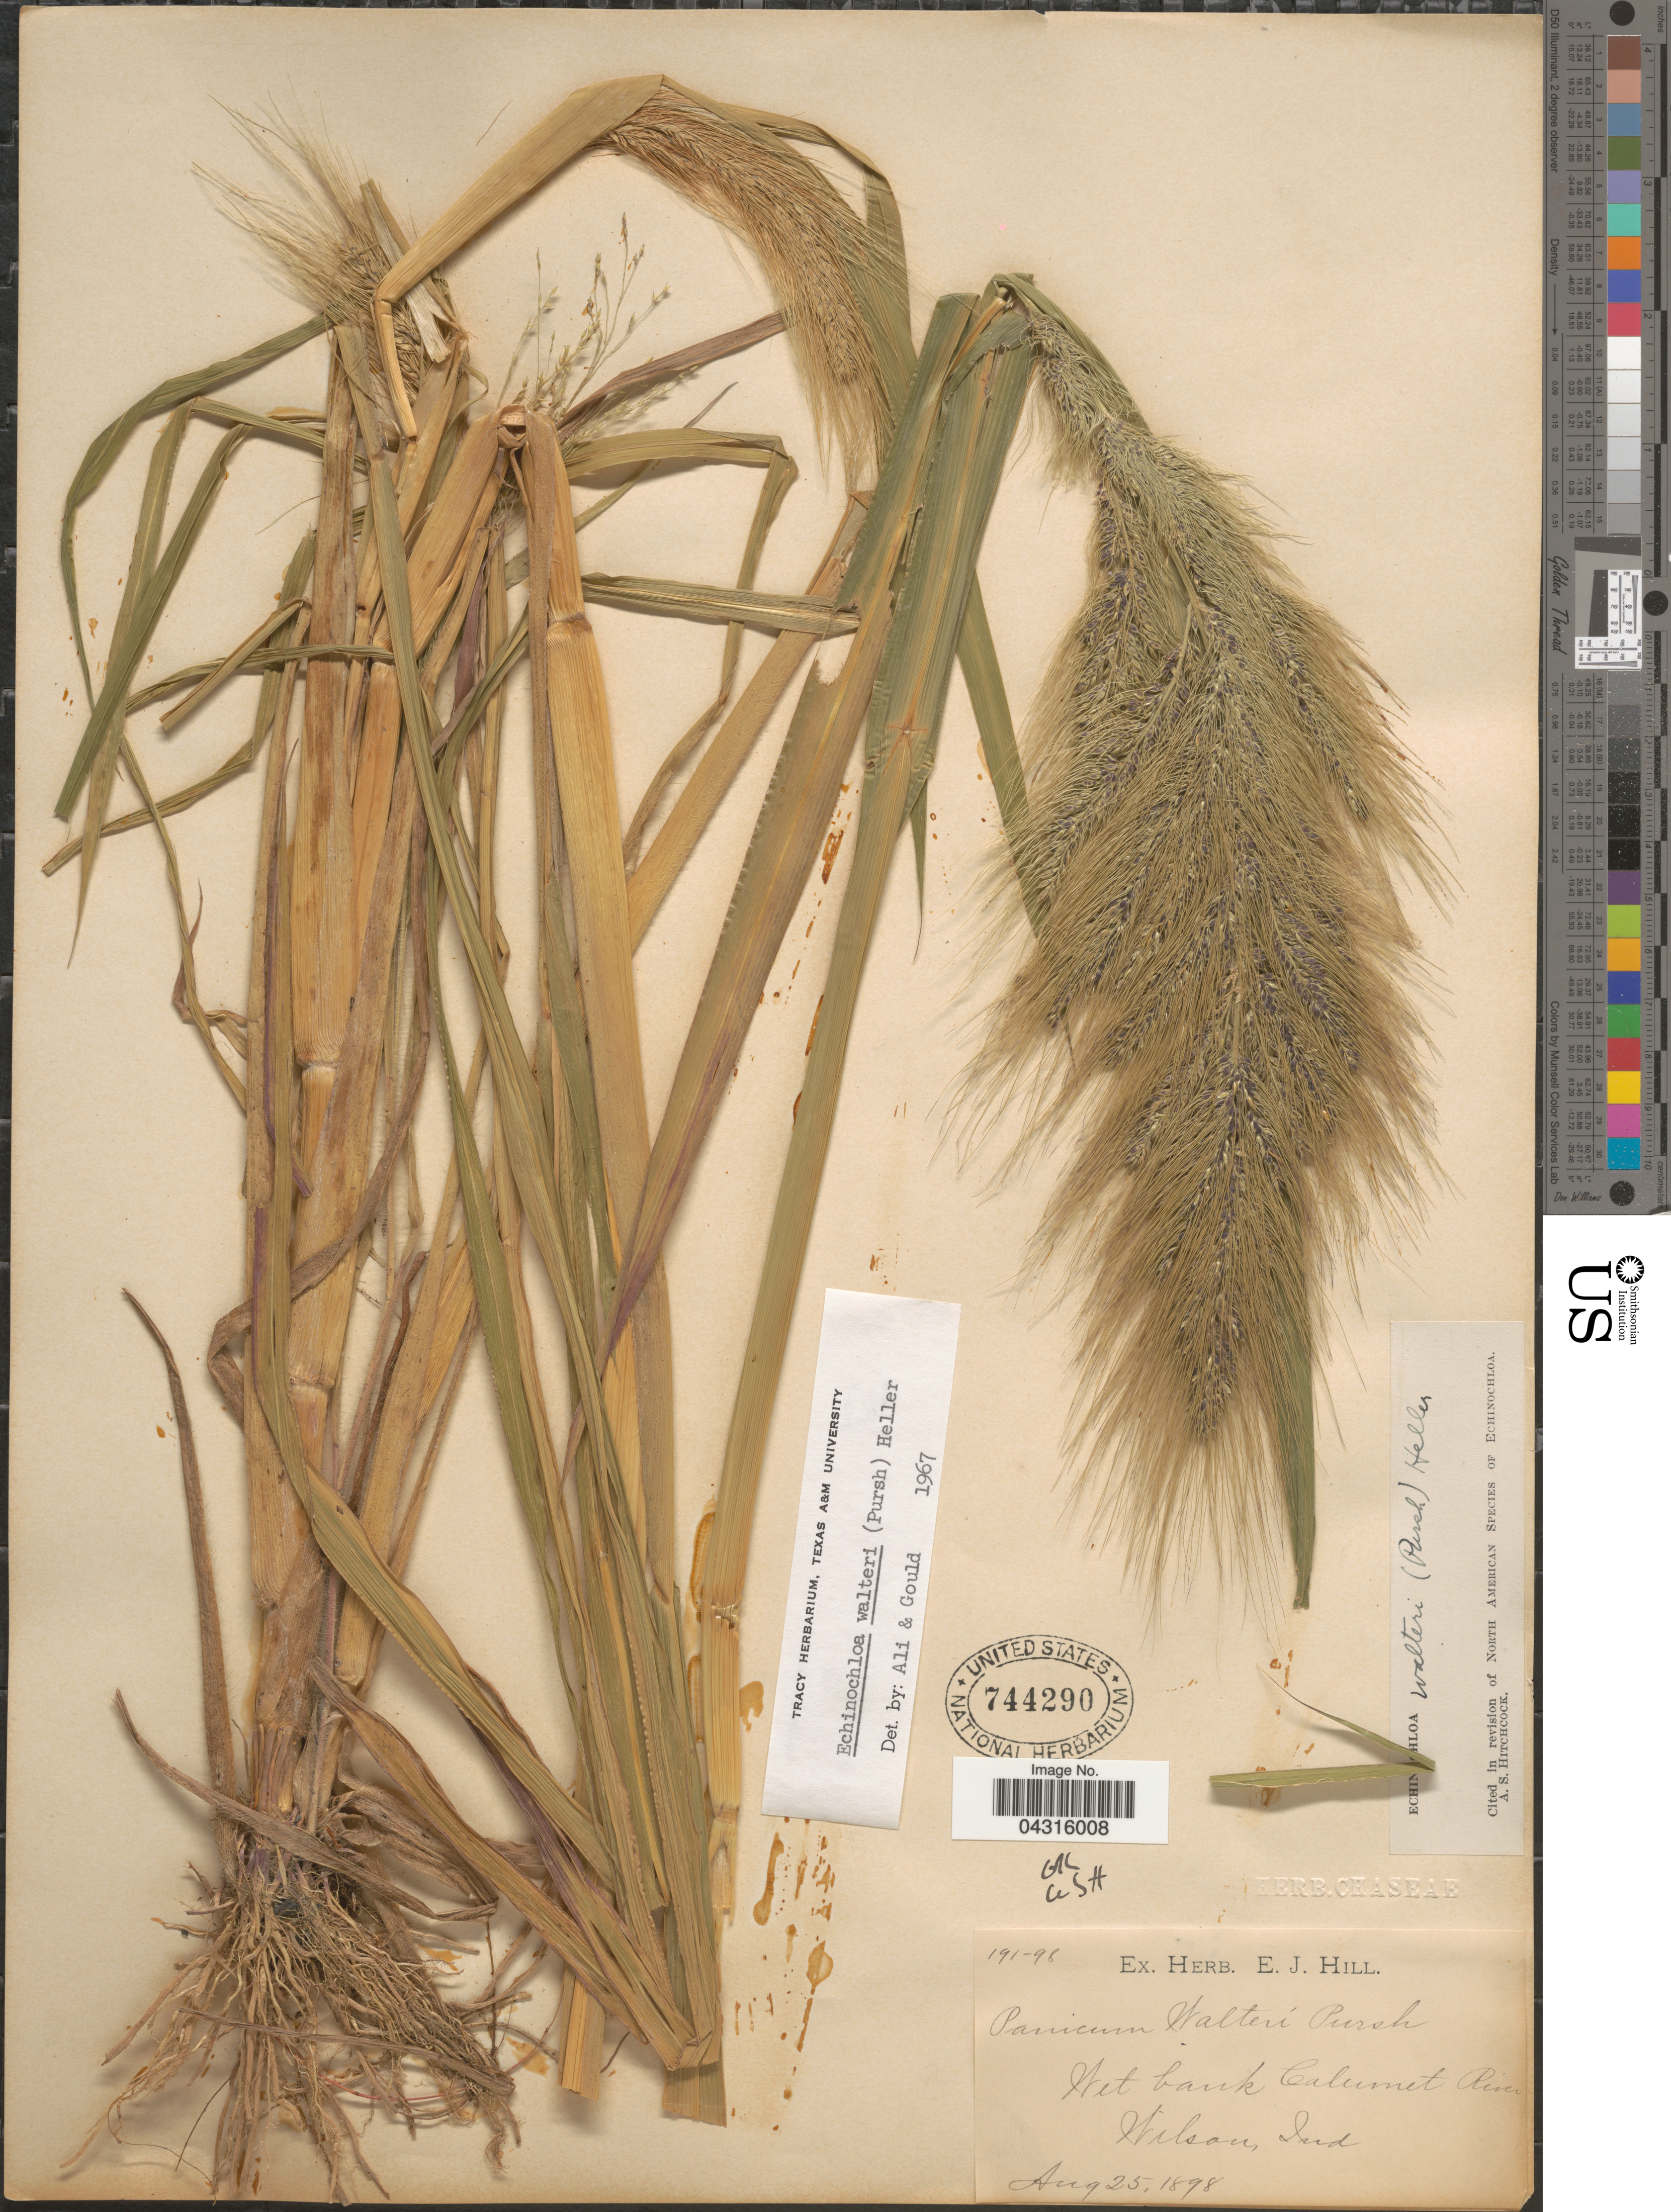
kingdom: Plantae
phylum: Tracheophyta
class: Liliopsida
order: Poales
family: Poaceae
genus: Echinochloa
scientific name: Echinochloa walteri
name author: (Pursh) A. Heller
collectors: Ex herb. E. J. Hill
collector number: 191-98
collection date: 1898-08-25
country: United States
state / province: Indiana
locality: Wet bank Calumet River. Wilson.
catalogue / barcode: US 744290